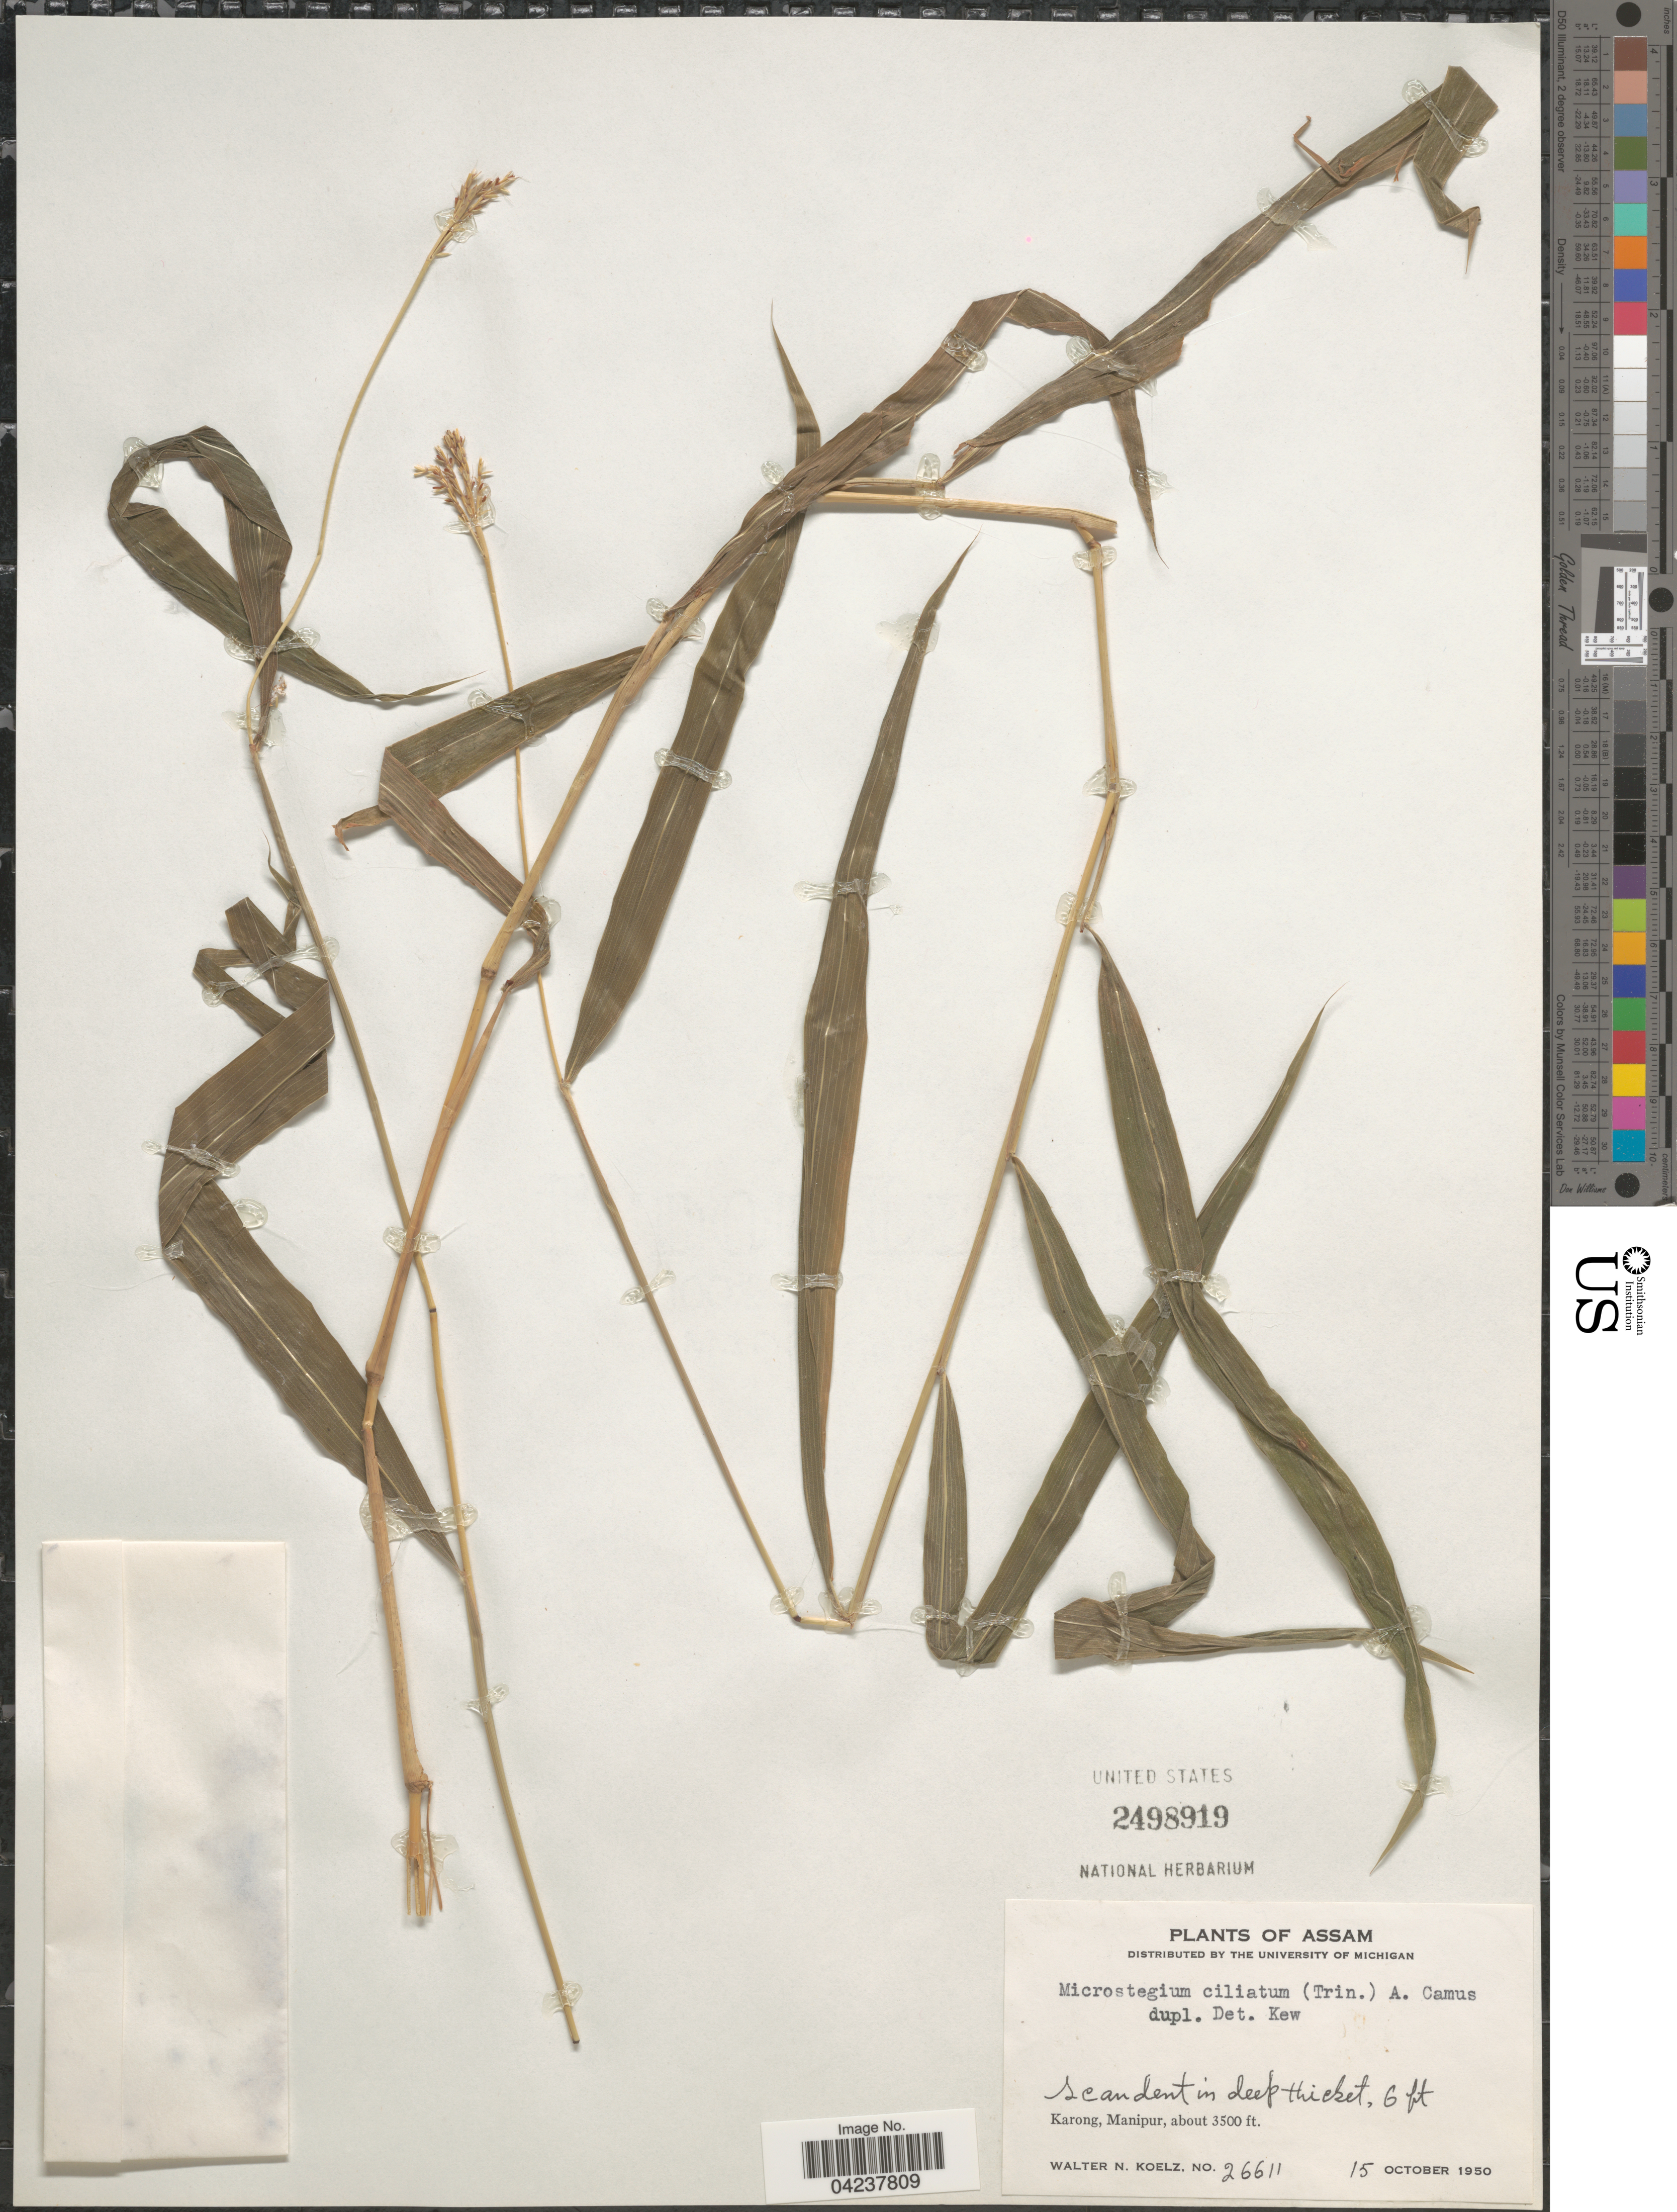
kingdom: Plantae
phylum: Tracheophyta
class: Liliopsida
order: Poales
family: Poaceae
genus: Microstegium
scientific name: Microstegium ciliatum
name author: (Trin.) A. Camus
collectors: W. N. Koelz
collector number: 26611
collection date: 1950-10-15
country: India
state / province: Manipur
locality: Karong, Manipur.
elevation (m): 1067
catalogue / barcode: US 2498919